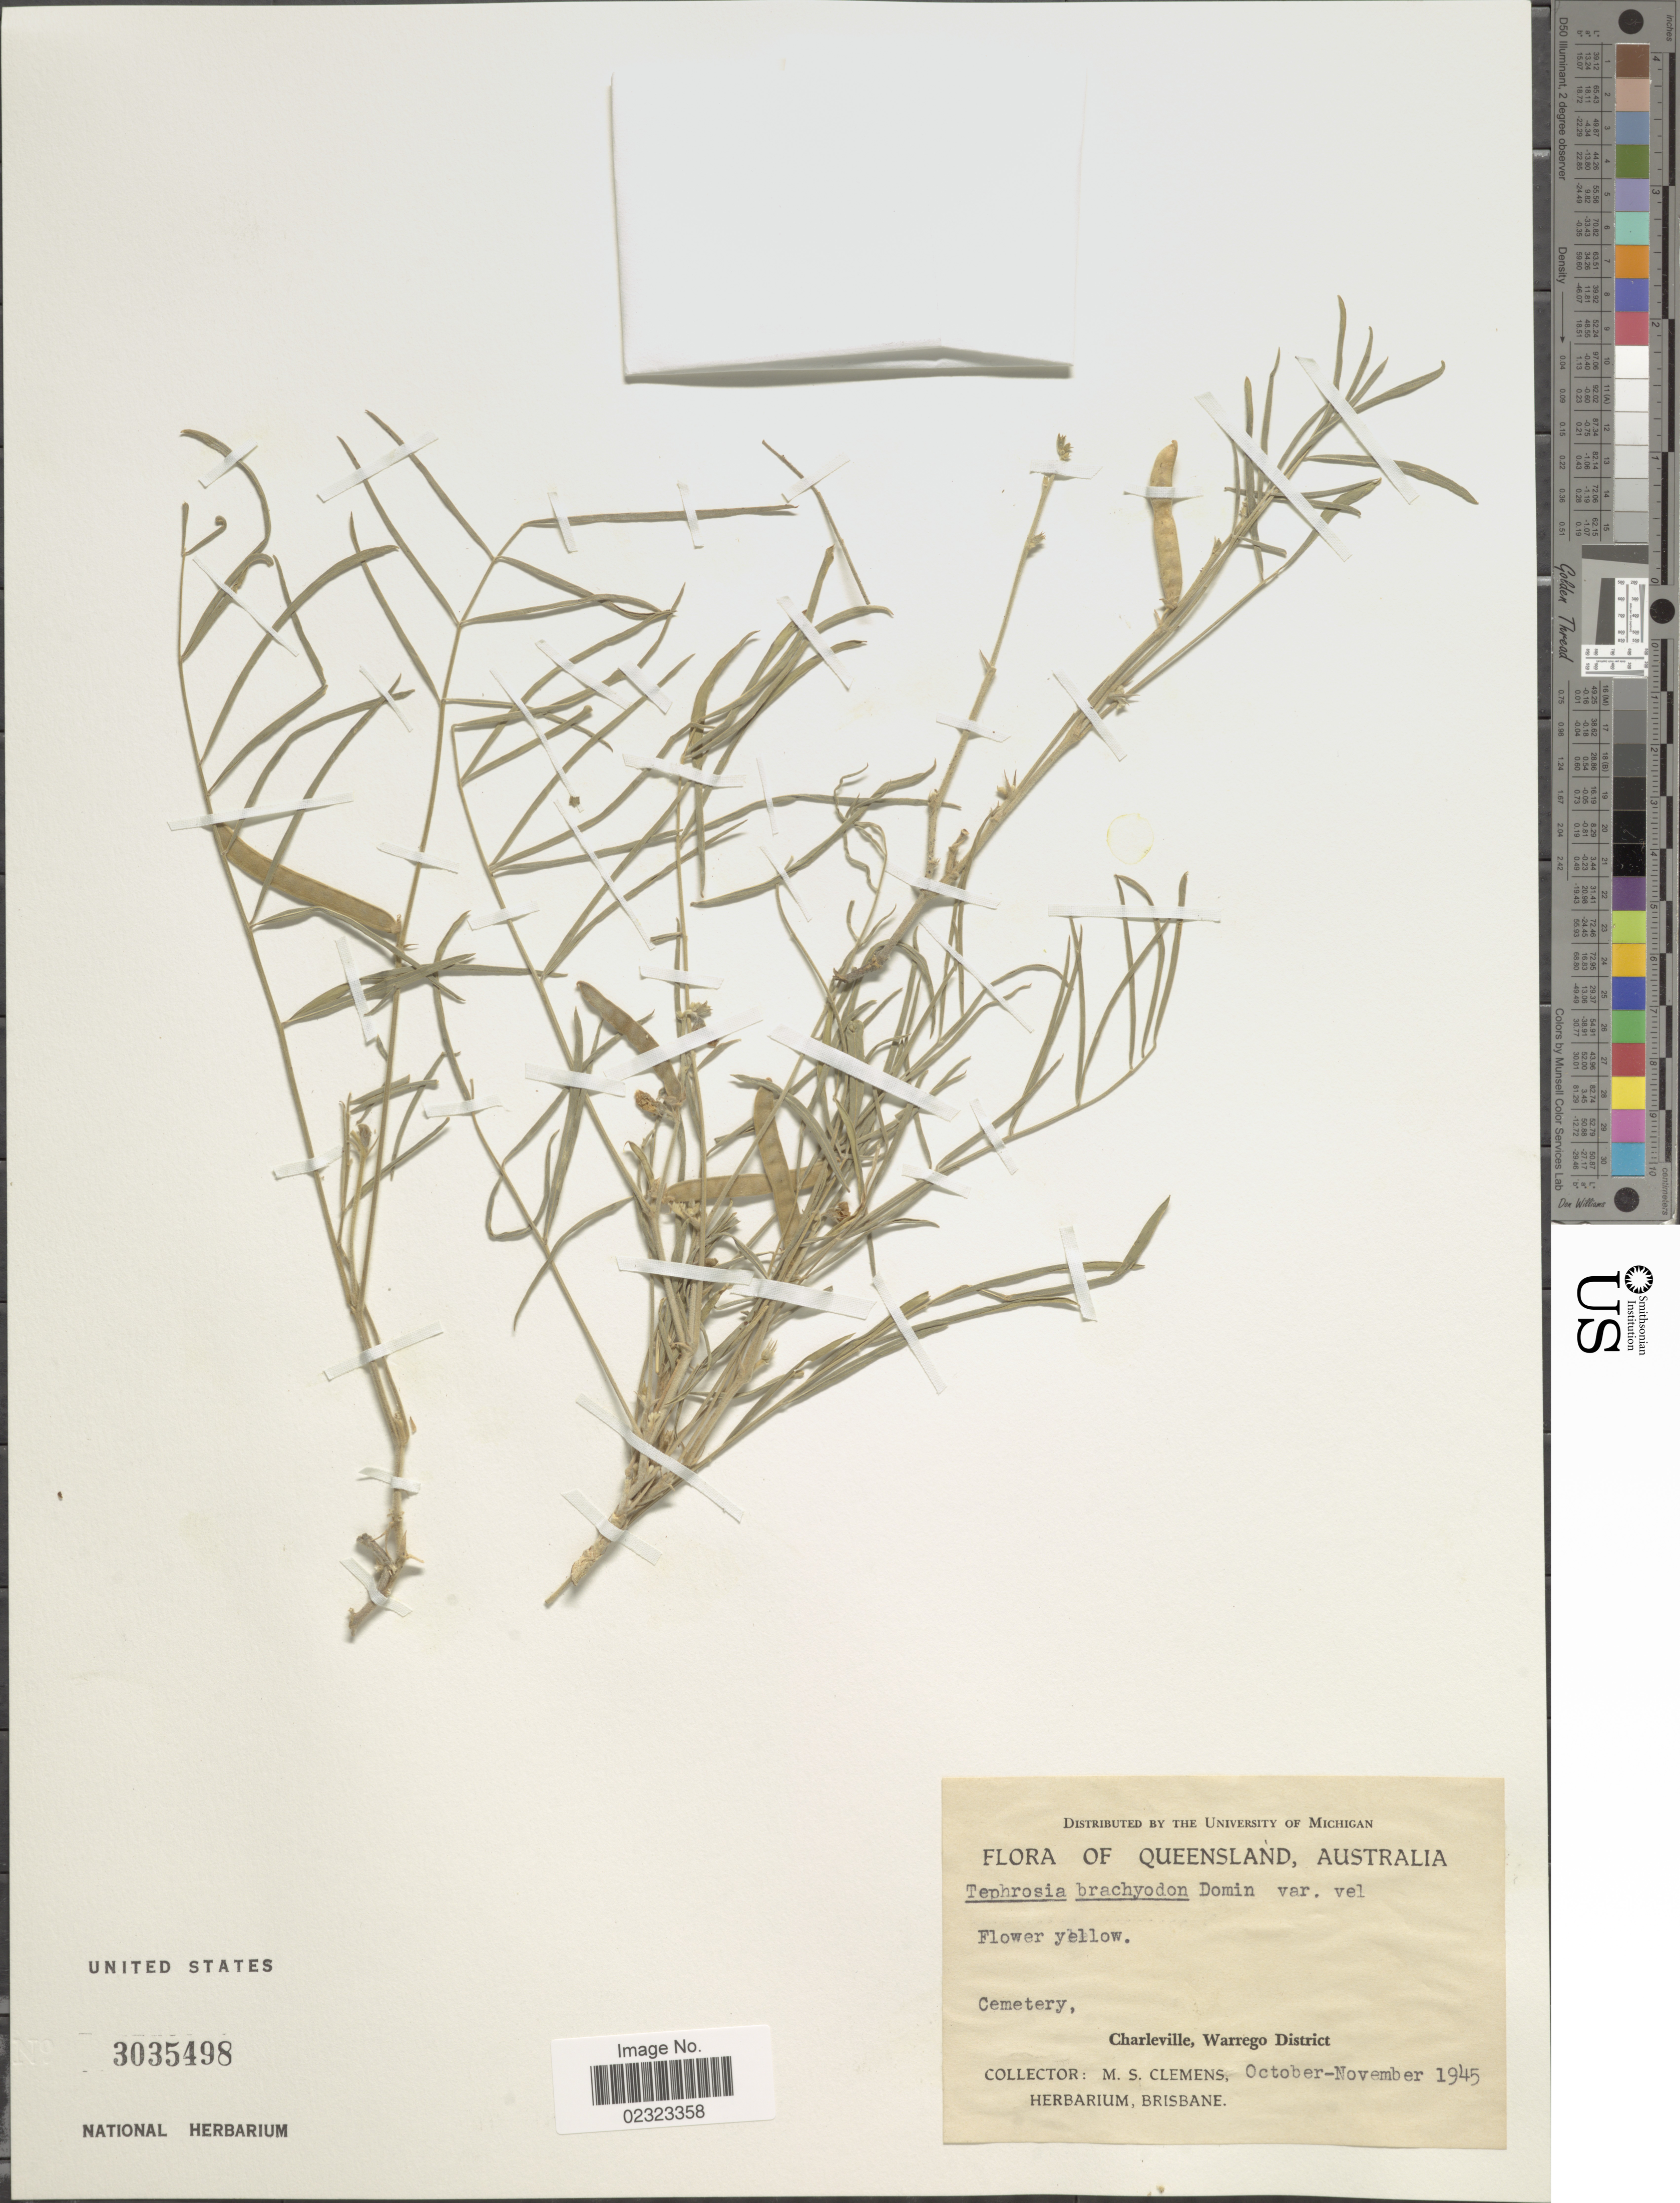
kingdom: Plantae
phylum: Tracheophyta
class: Magnoliopsida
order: Fabales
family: Fabaceae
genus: Tephrosia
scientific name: Tephrosia brachyodon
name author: Domin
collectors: M. S. Clemens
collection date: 1945-10/1945-11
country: Australia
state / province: Queensland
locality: Cemetery, Charleville, Warrego District.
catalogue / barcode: US 3035498